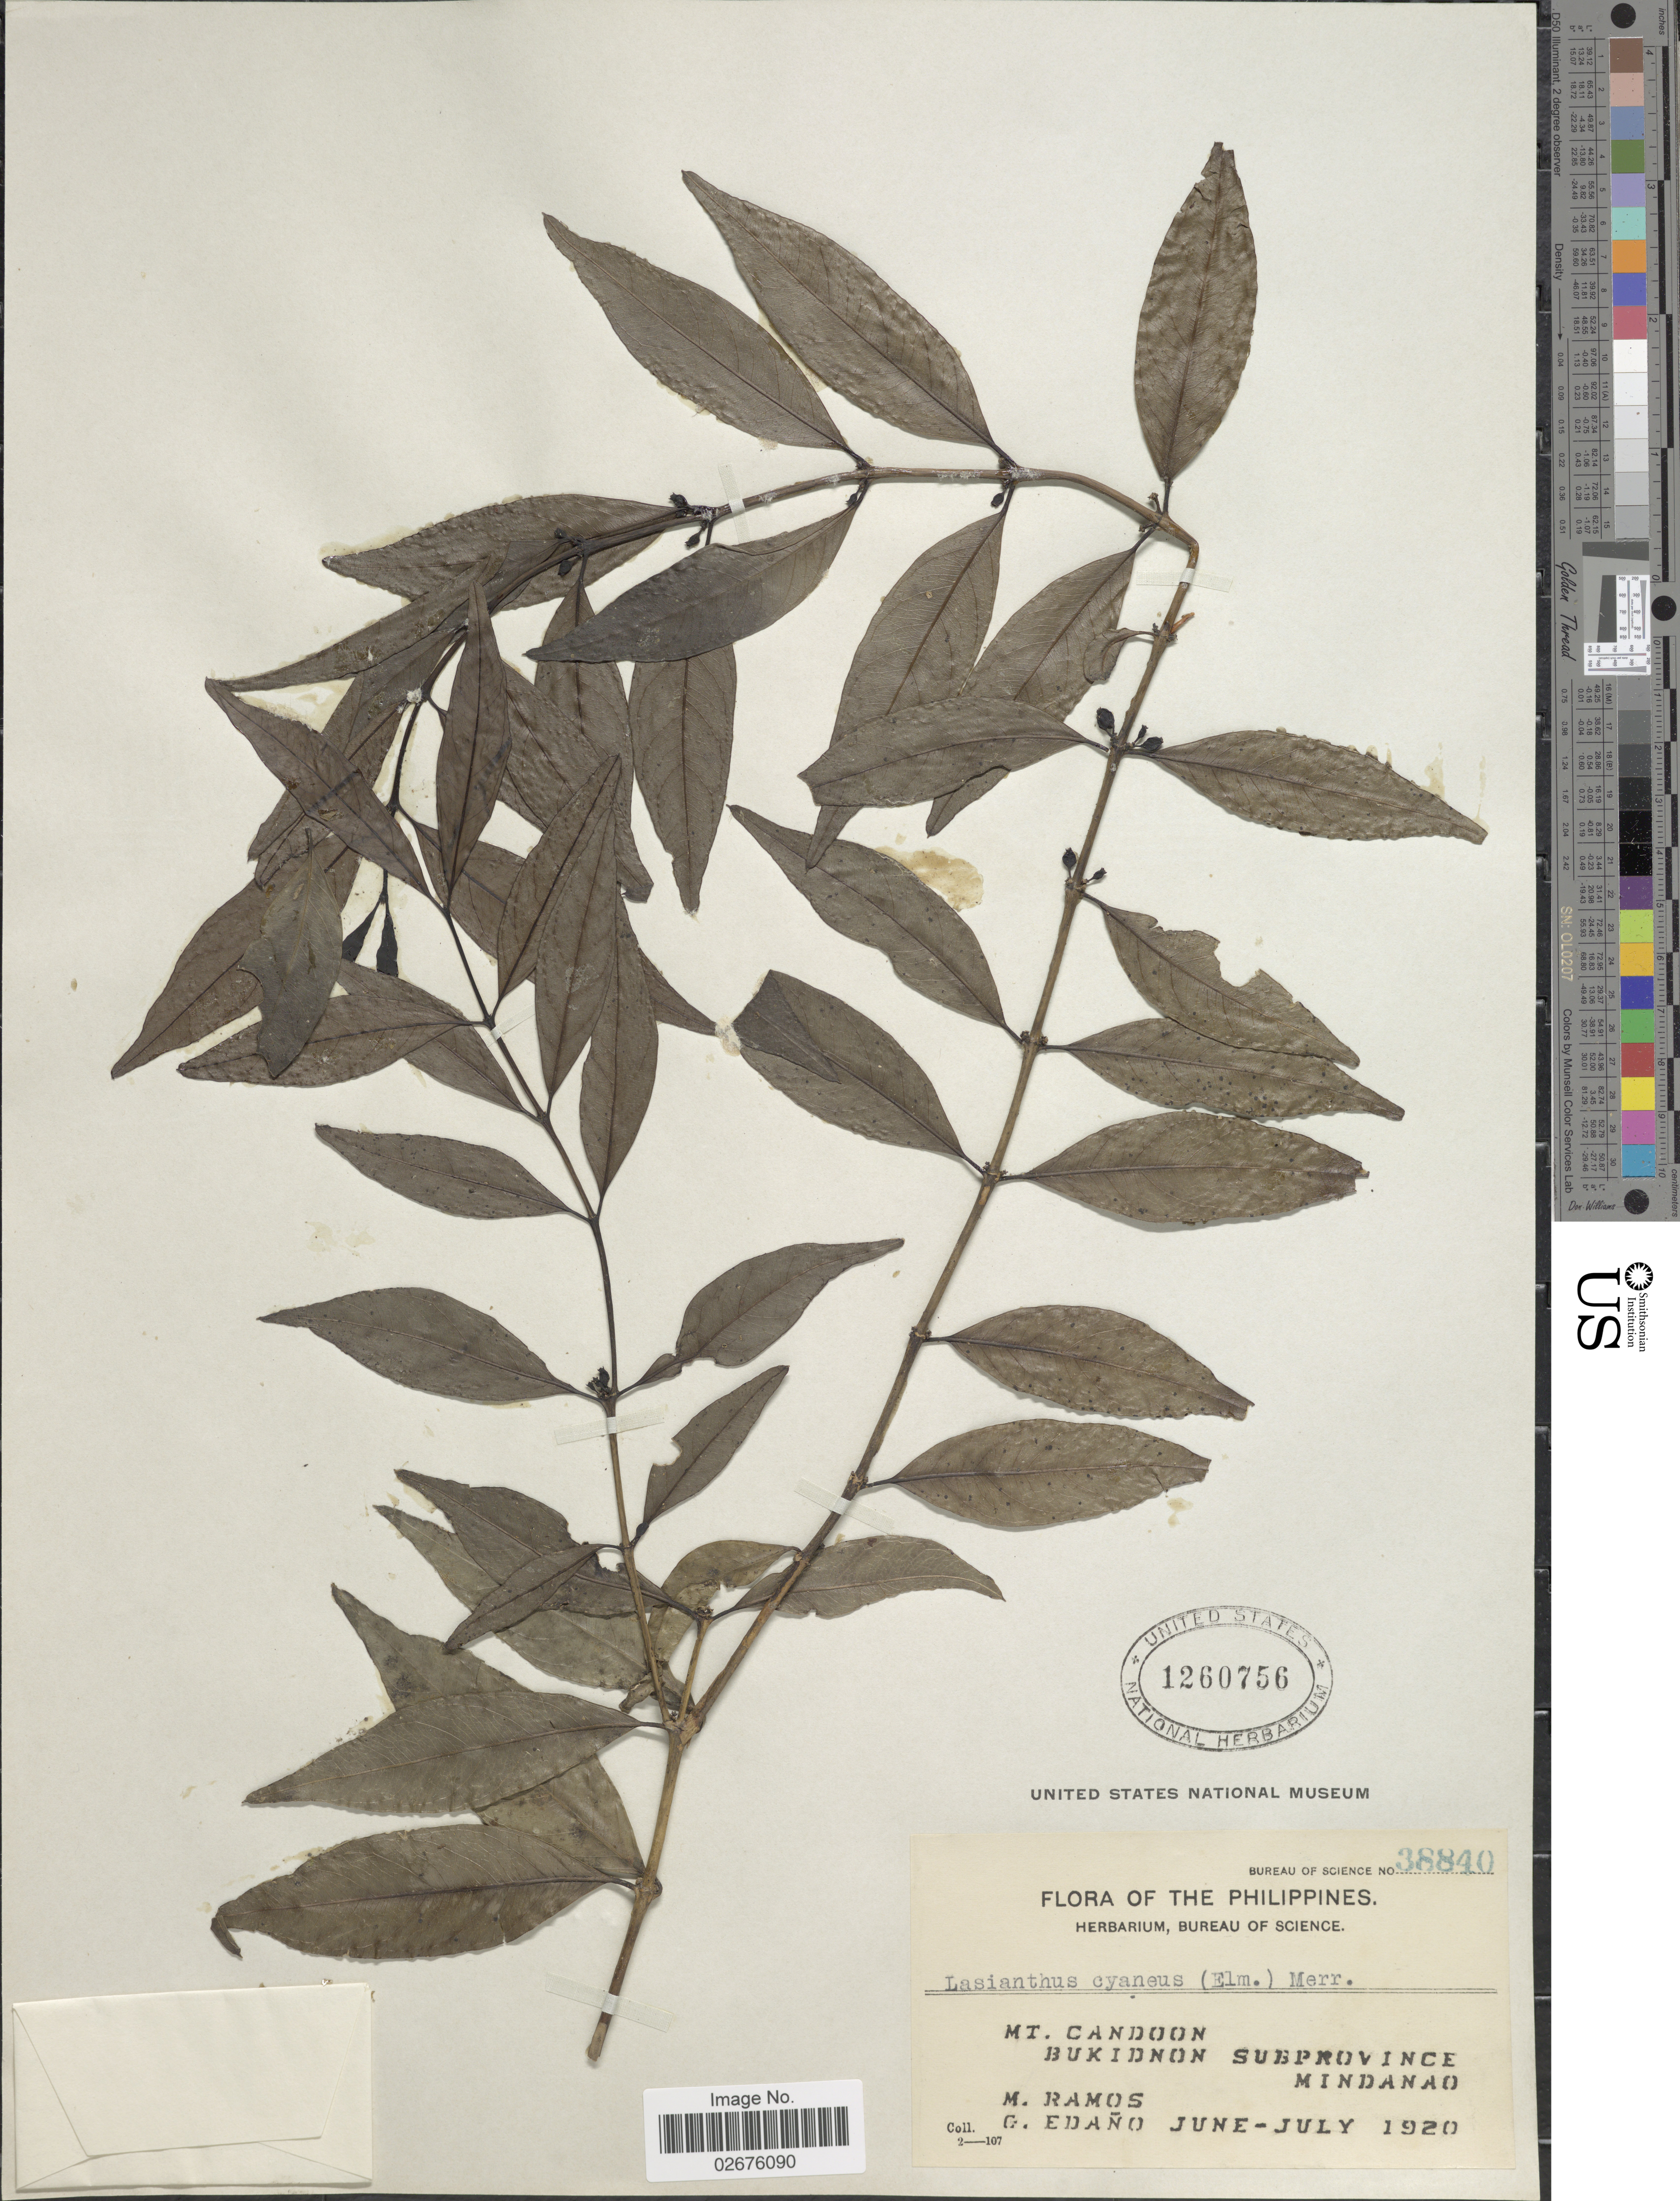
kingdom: Plantae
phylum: Tracheophyta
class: Magnoliopsida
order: Gentianales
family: Rubiaceae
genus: Lasianthus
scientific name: Lasianthus cyaneus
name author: (Elmer) Merr.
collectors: M. Ramos & G. Edaño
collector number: Bureau of Science 38840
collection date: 1920-06/1920-07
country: Philippines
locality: Mt. Candoon. Bukidnon Subprovince. Mindanao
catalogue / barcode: US 1260756